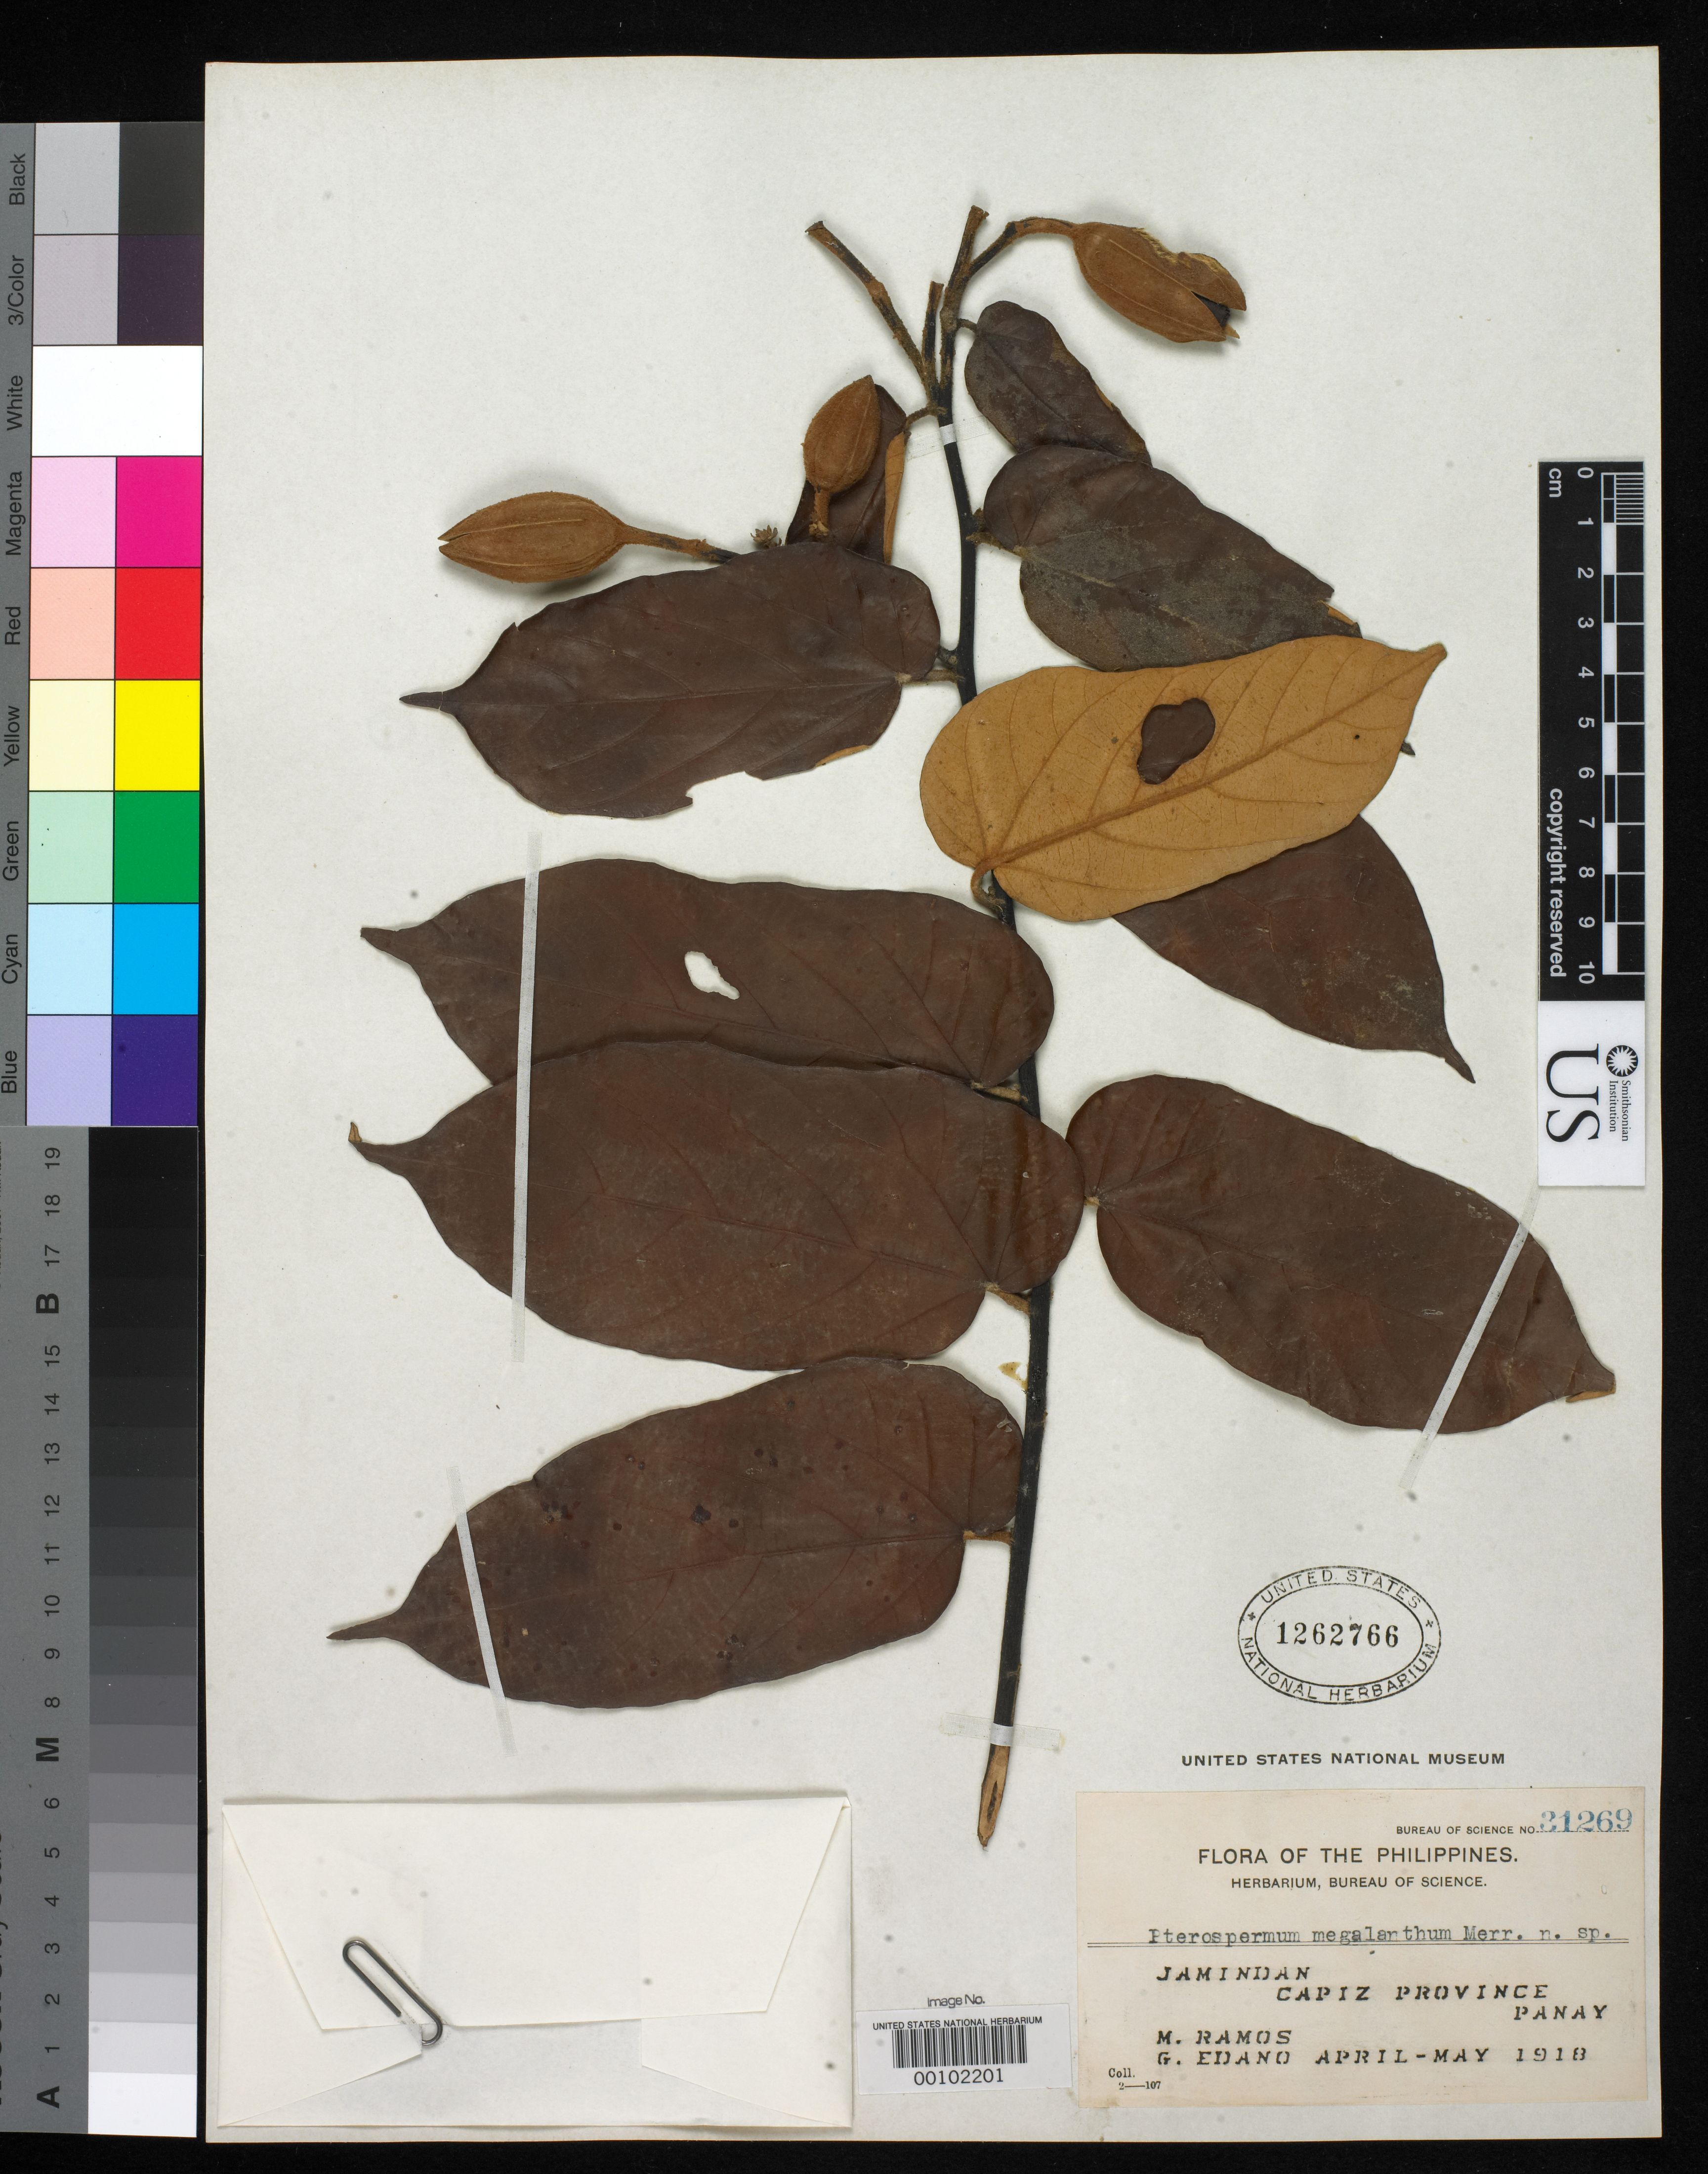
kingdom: Plantae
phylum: Tracheophyta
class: Magnoliopsida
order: Malvales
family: Malvaceae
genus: Pterospermum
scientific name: Pterospermum megalanthum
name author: Merr.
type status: Isotype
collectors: M. Ramos & G. E. Edaño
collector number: Bur. Sci. 31269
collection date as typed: Apr 1918 to -- May 1918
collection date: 1918-04/1918-05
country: Philippines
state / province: Western Visayas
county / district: Capiz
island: Panay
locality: Jamindan.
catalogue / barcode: US 1262766